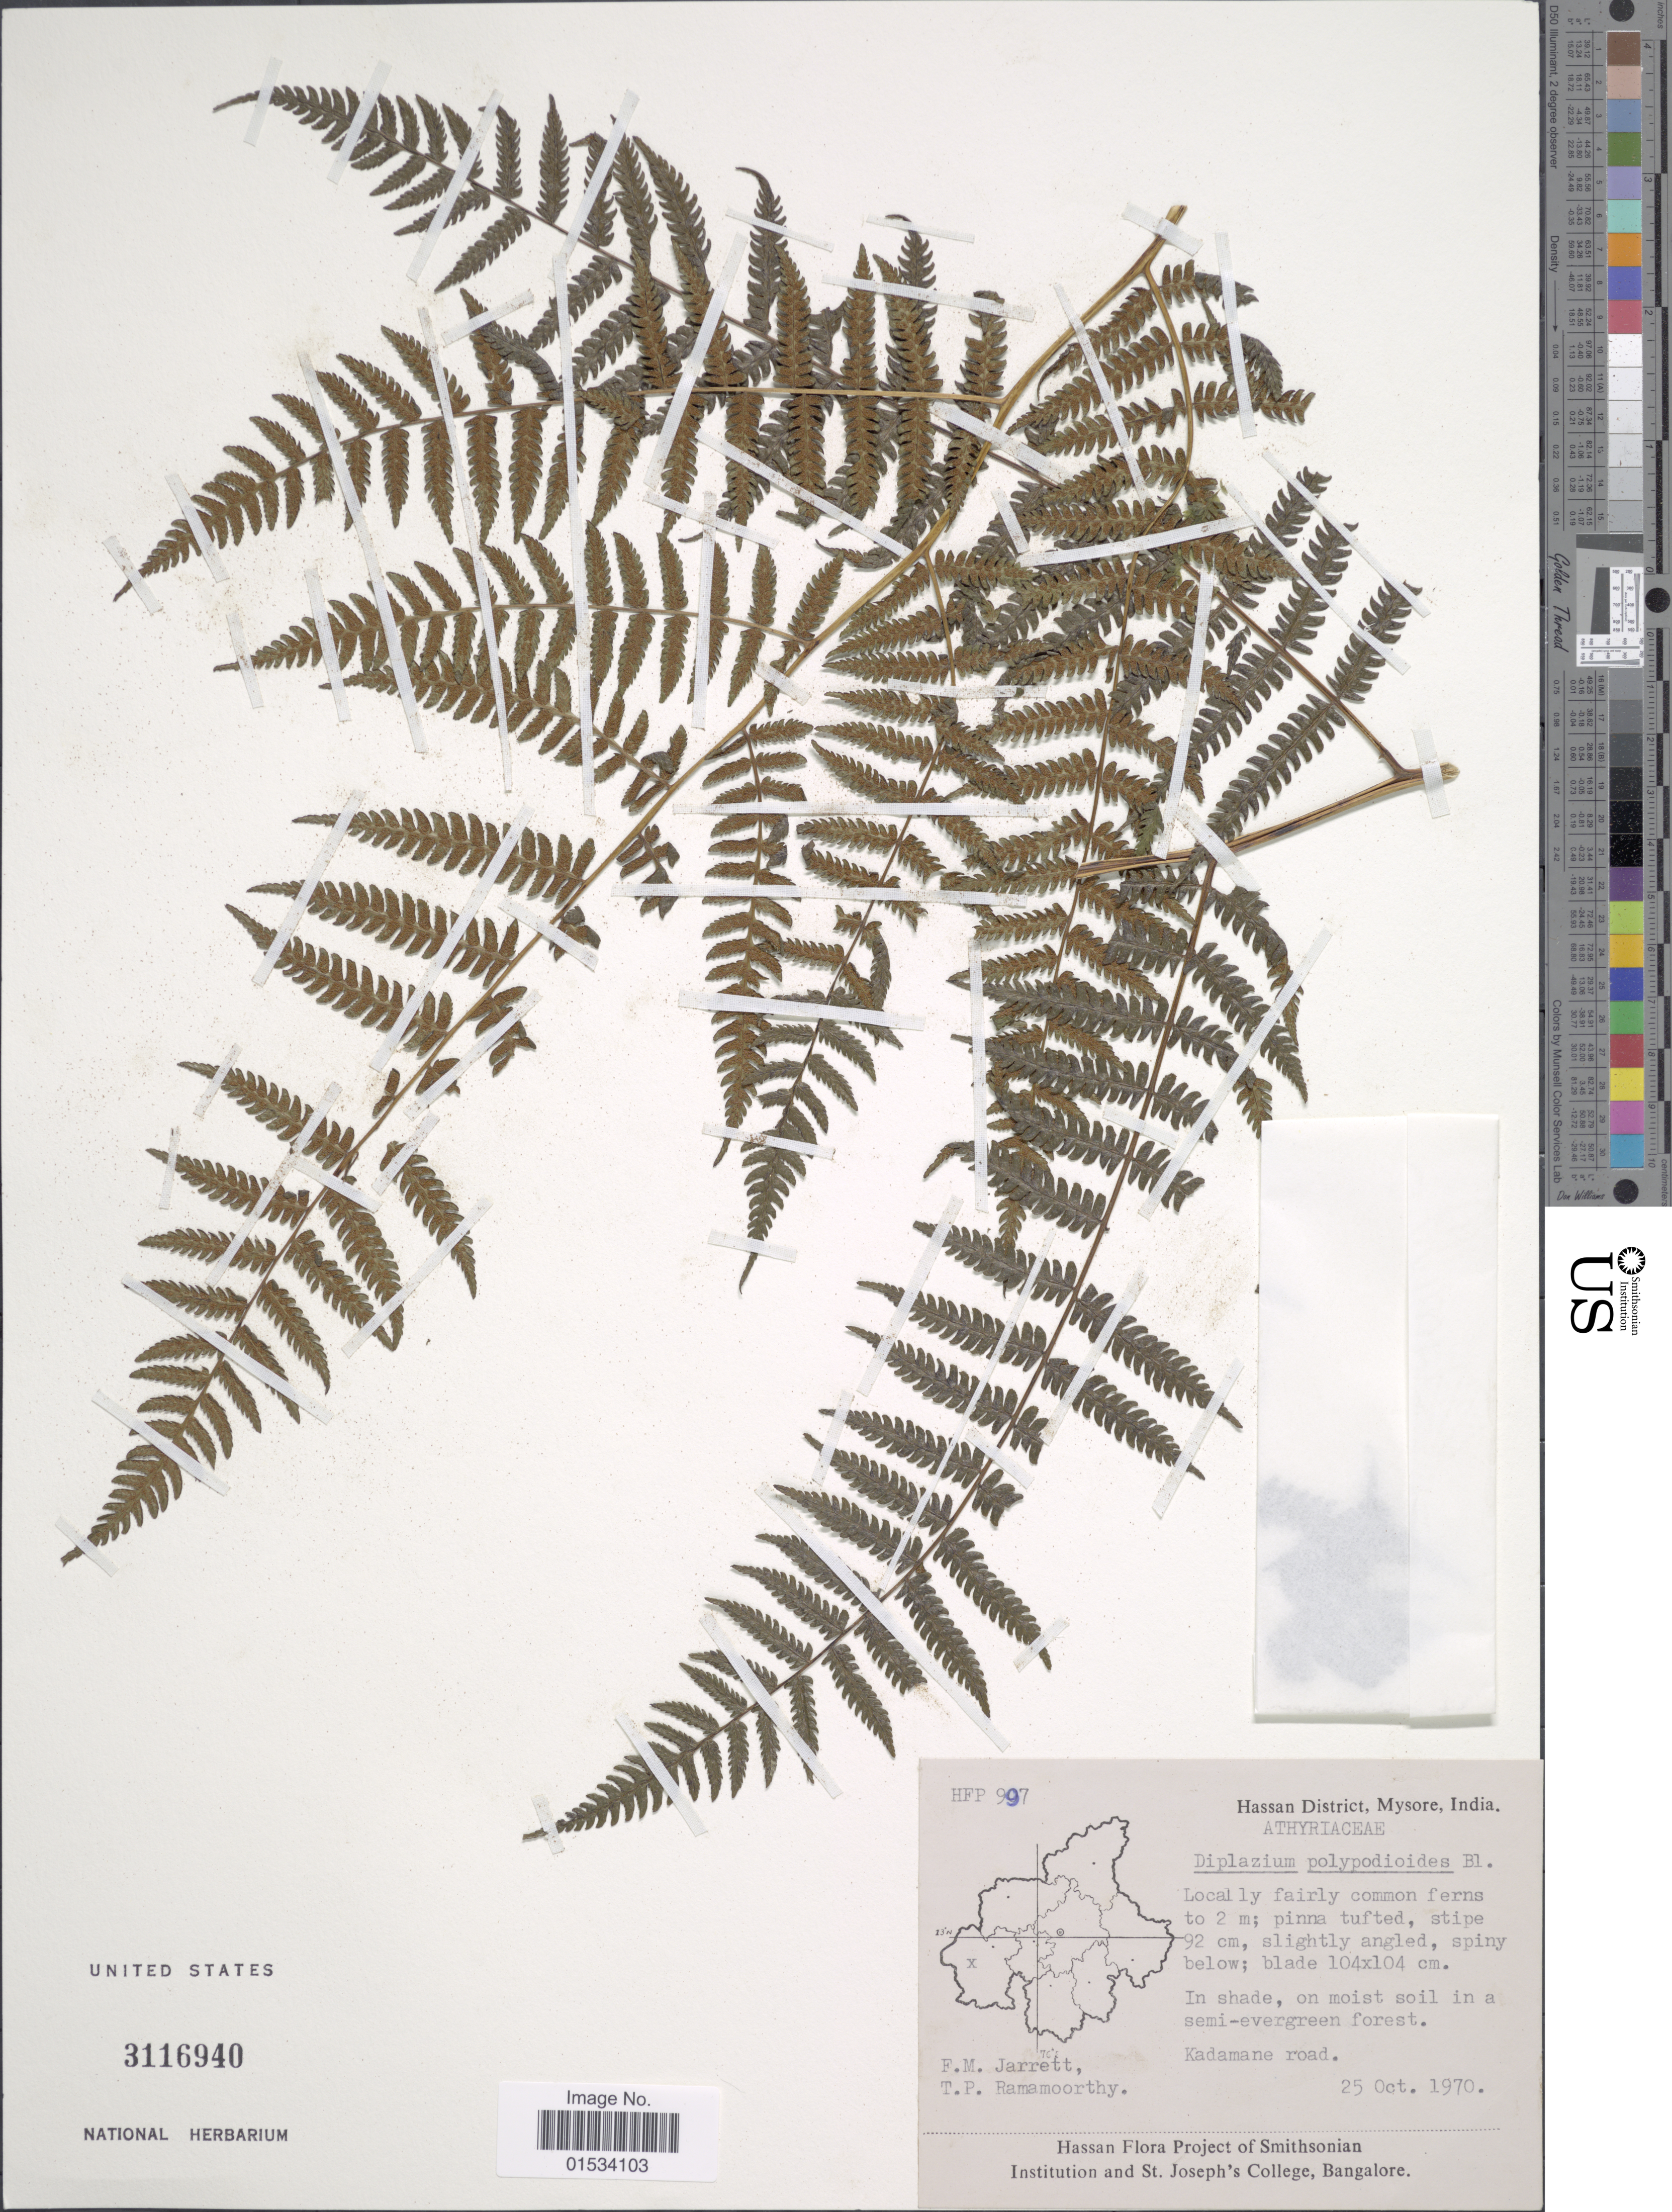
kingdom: Plantae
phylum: Tracheophyta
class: Polypodiopsida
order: Polypodiales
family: Athyriaceae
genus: Diplazium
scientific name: Diplazium polypodioides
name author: Blume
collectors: F. M. Jarrett & T. P. Ramamoorthy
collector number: HFP 997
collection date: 1970-10-25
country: India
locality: Hassan District, Mysore, India, Kadamane road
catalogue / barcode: US 3116940